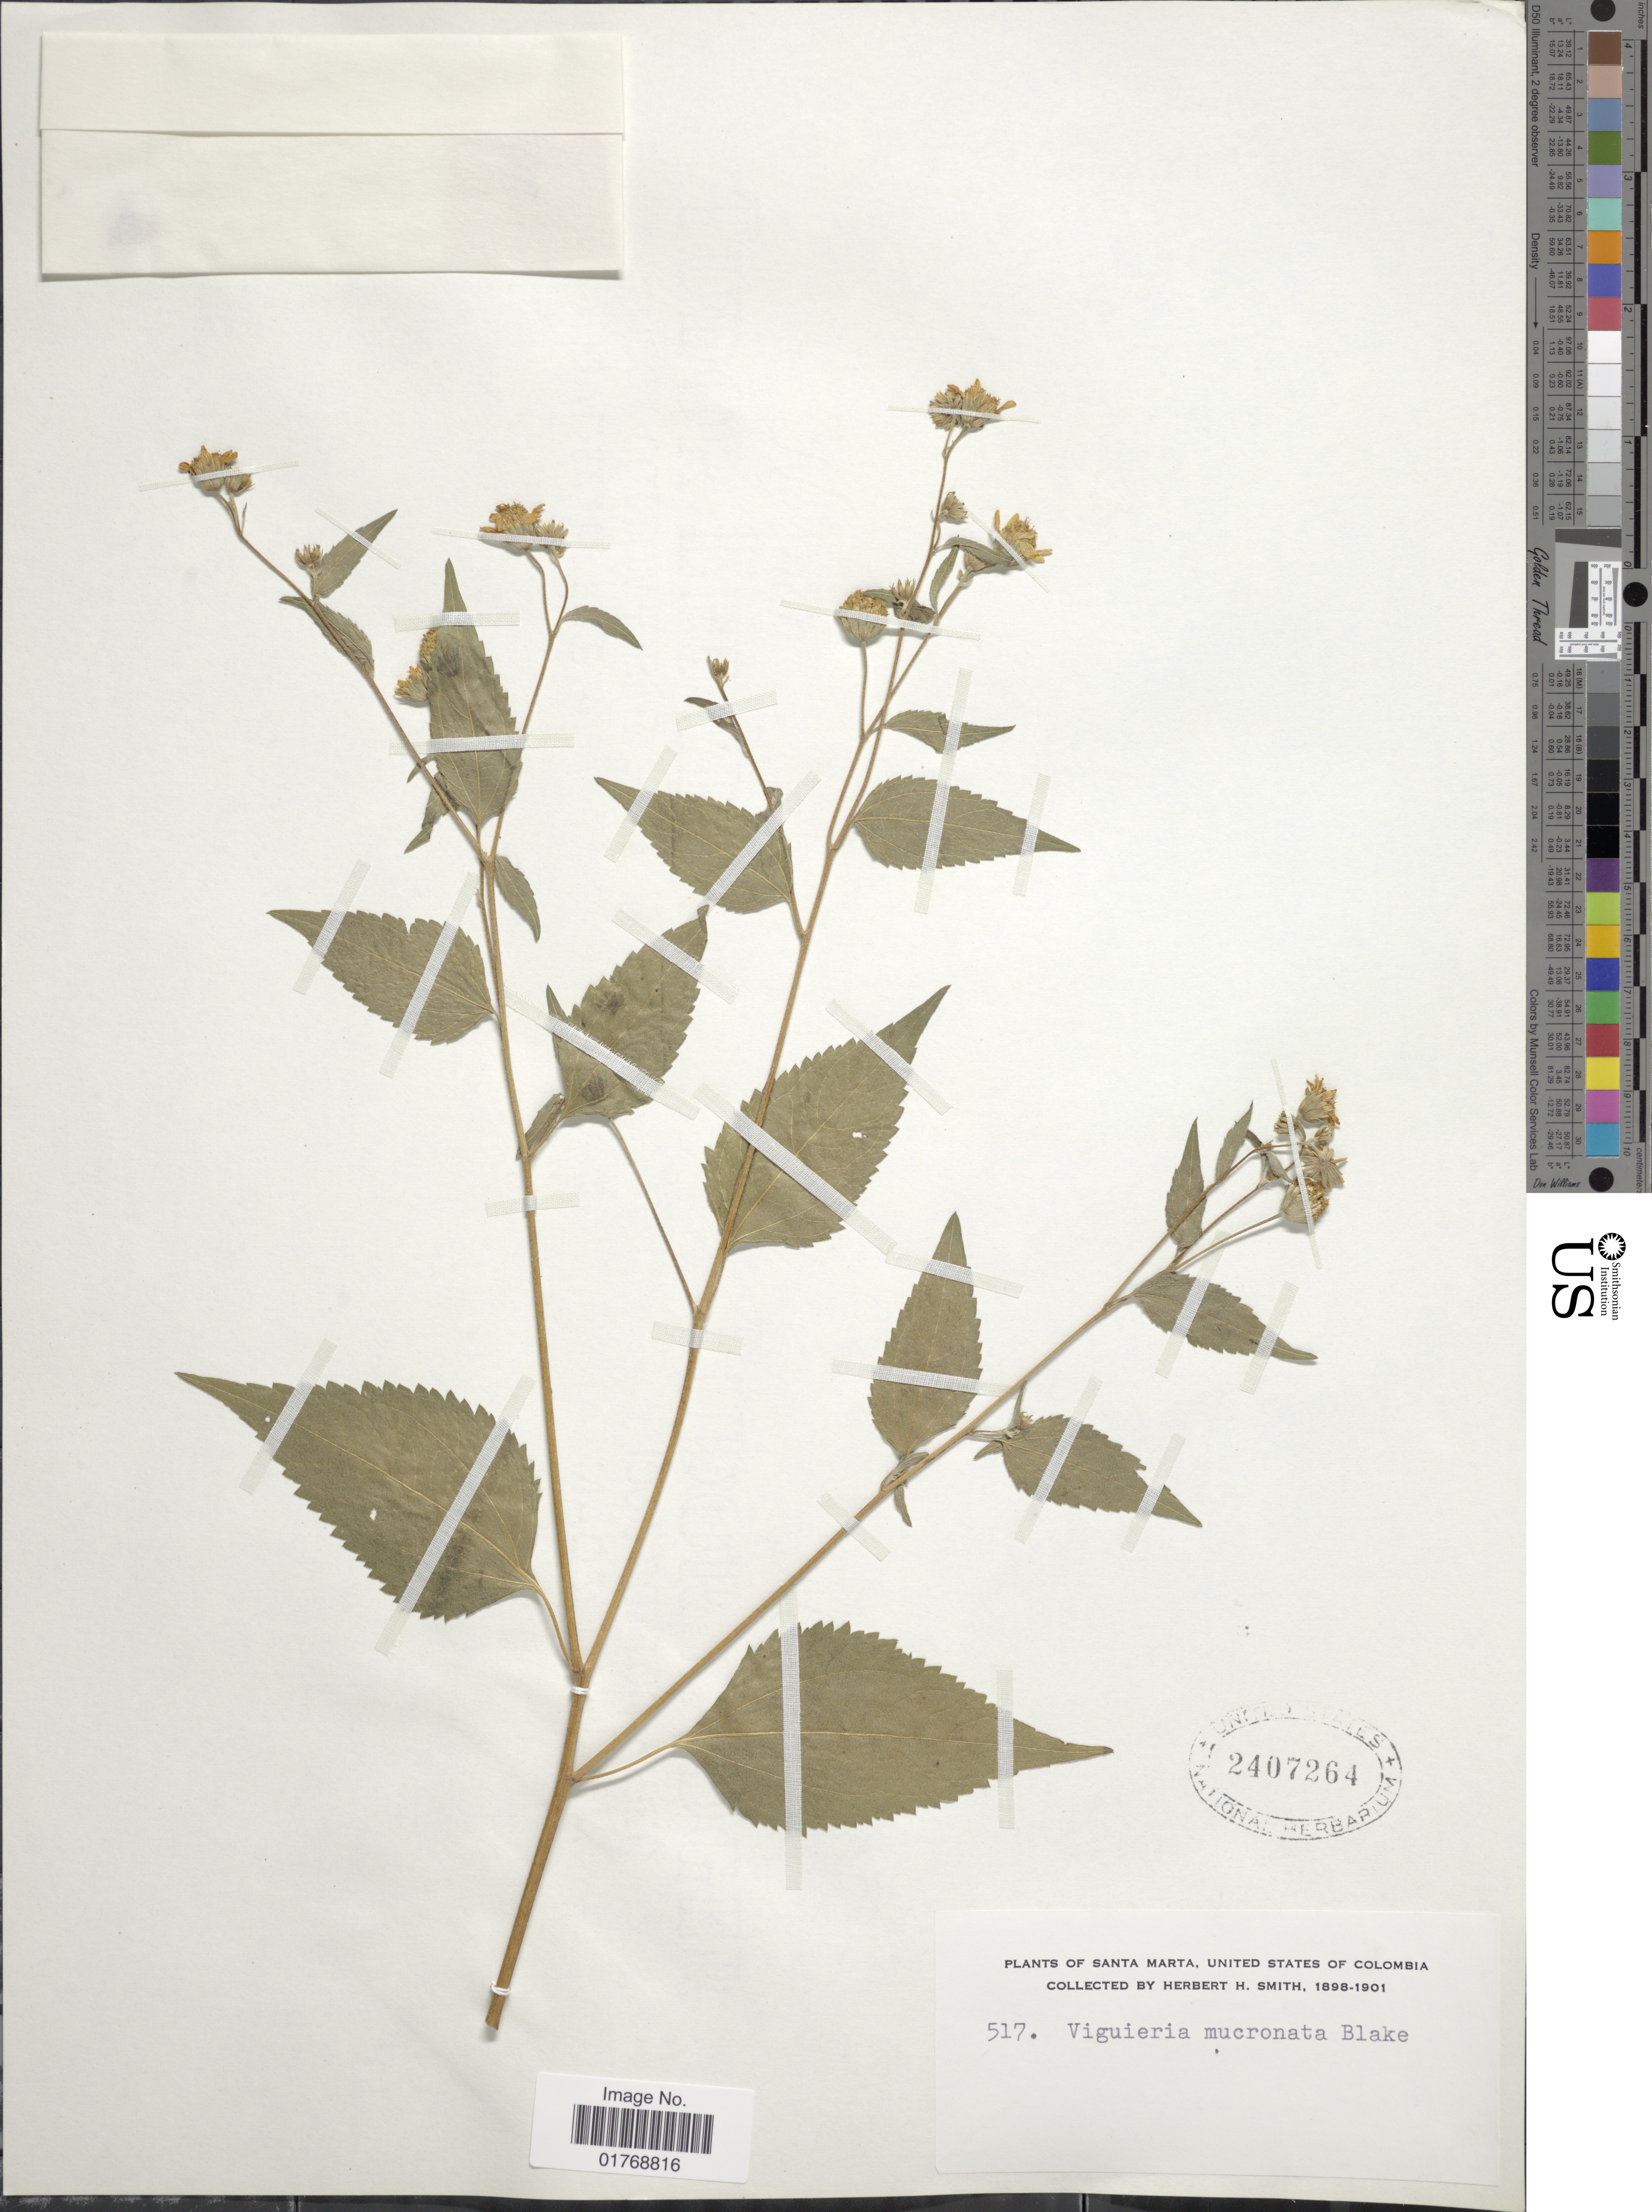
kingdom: Plantae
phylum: Tracheophyta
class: Magnoliopsida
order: Asterales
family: Asteraceae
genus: Viguiera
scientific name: Viguiera mucronata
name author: Blake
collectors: Herbert H. Smith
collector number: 517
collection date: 1898/1901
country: Colombia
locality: Santa Marta, United States of Colombia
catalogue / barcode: US 2407264